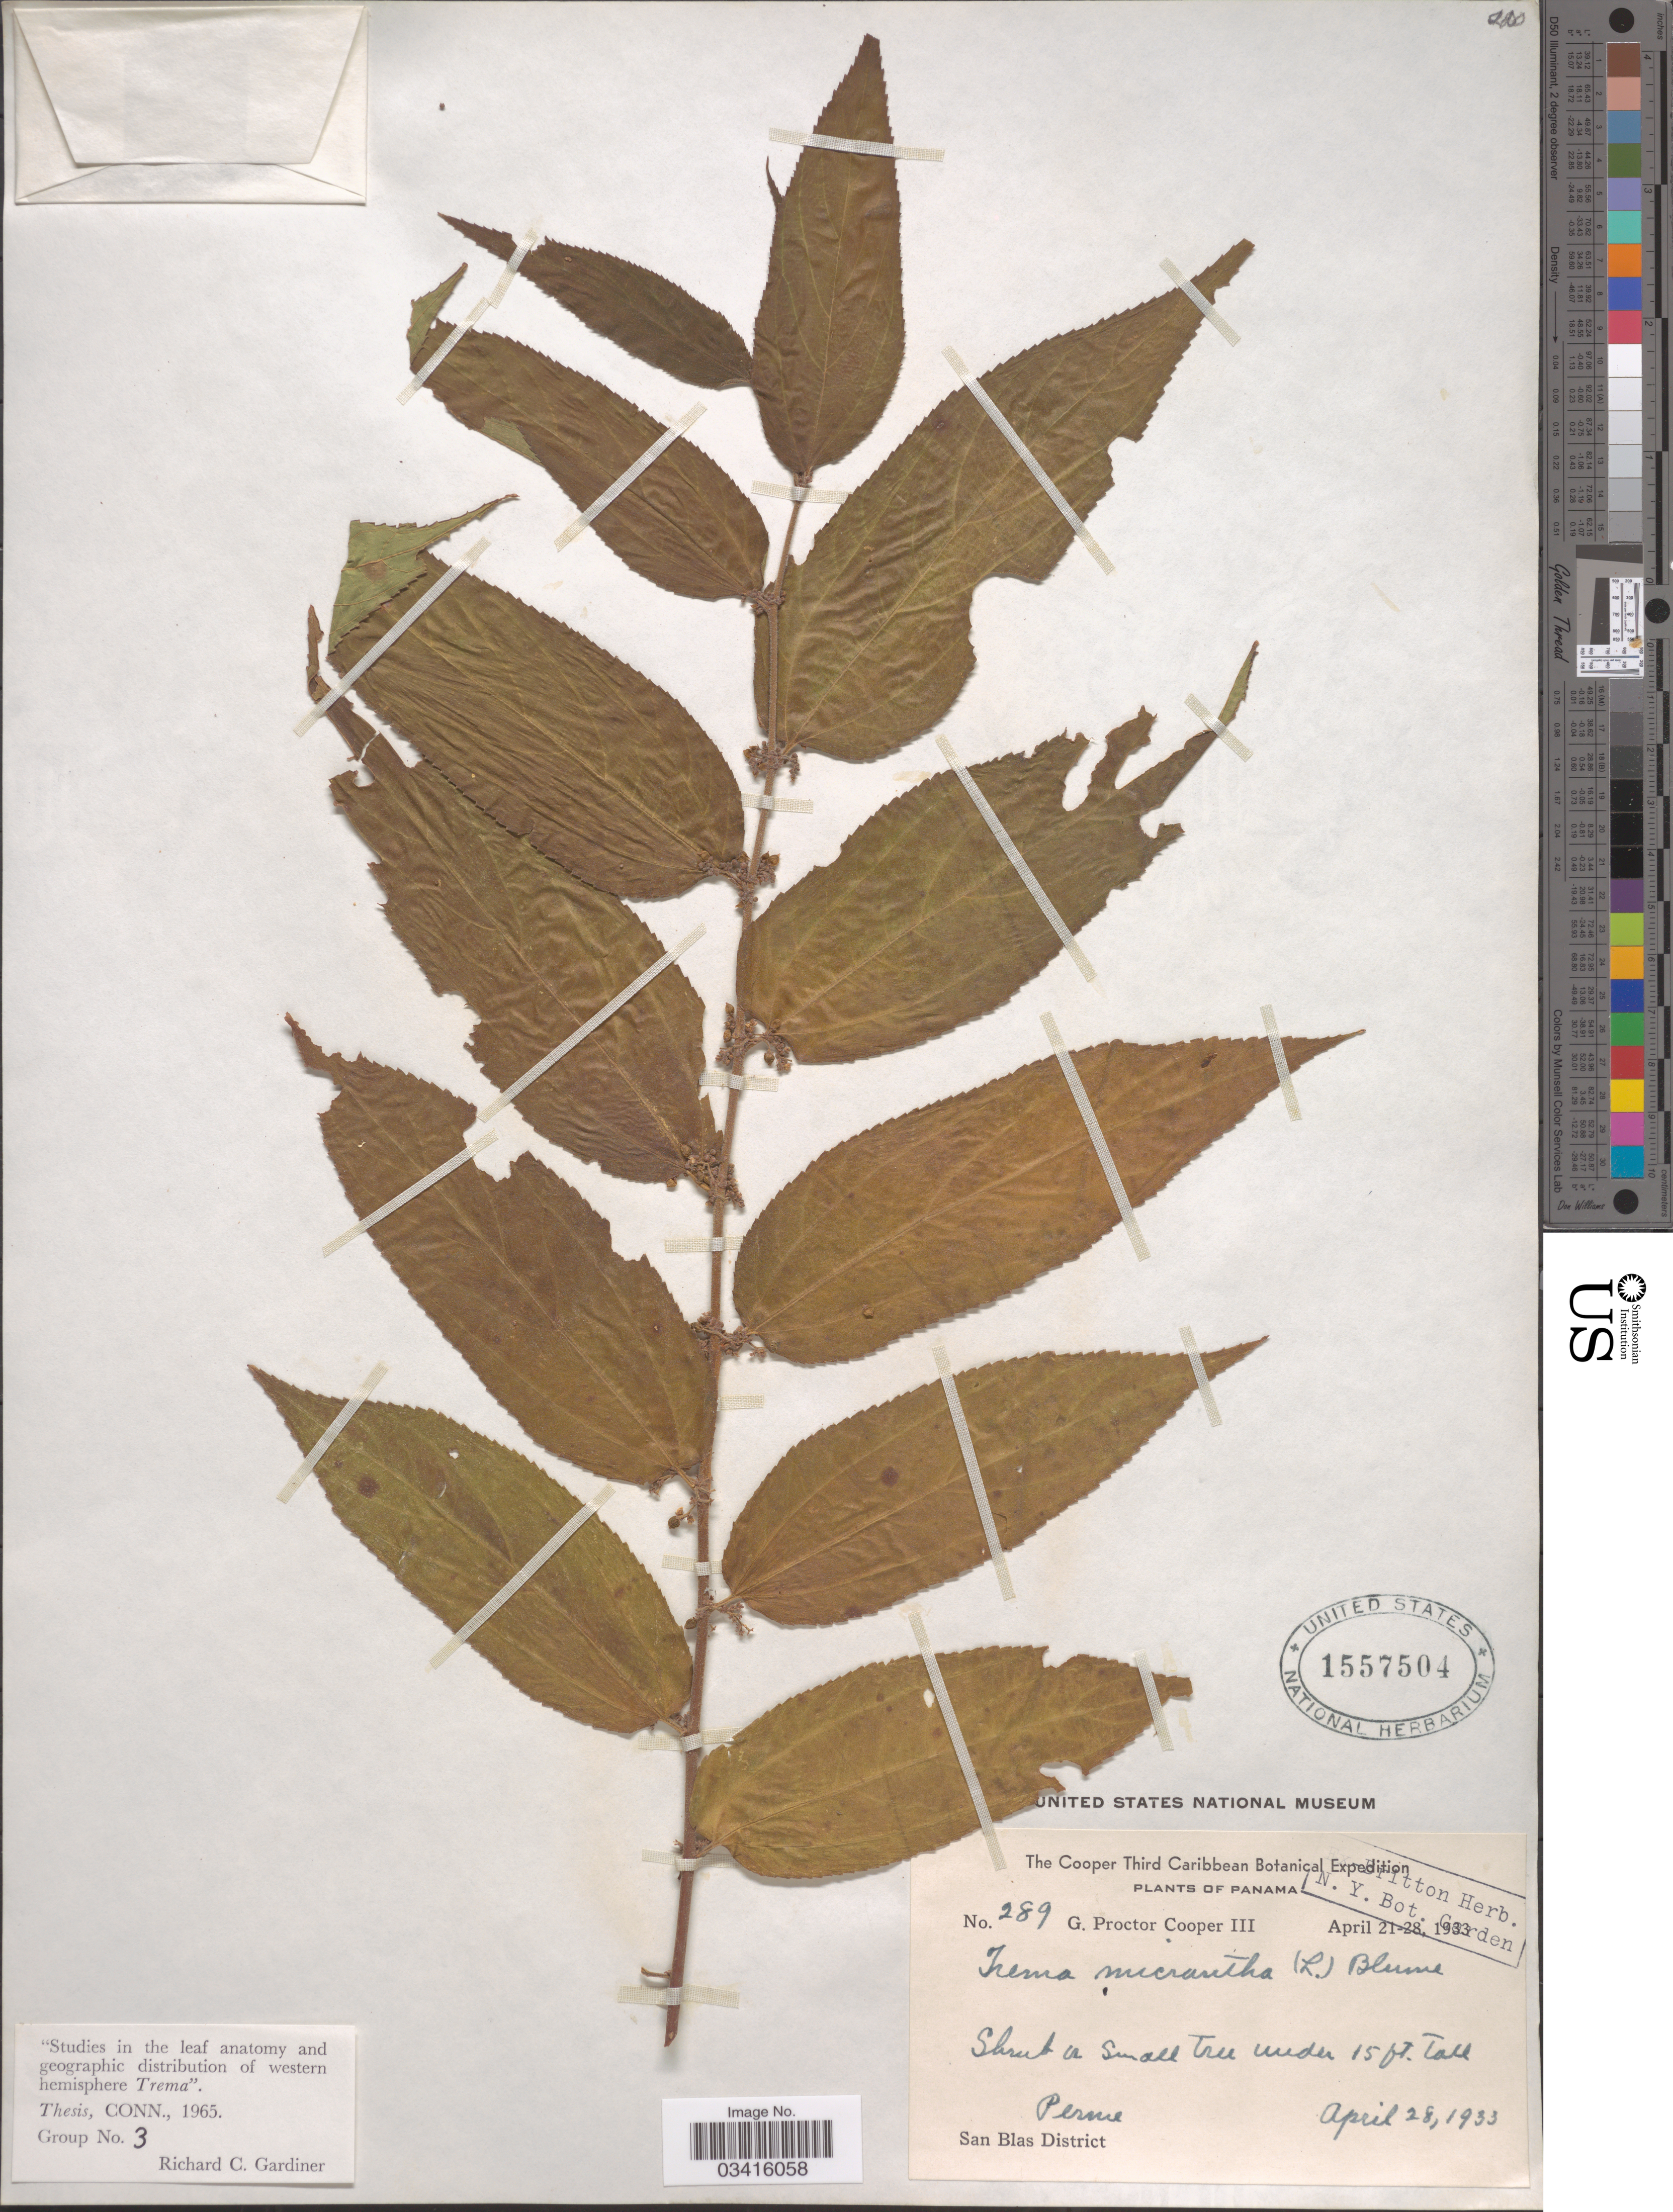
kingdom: Plantae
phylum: Tracheophyta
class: Magnoliopsida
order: Rosales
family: Cannabaceae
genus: Trema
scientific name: Trema micranthum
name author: (L.) Blume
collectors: G. Cooper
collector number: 289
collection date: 1933-04-21/1933-04-28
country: Panama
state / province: Kuna Yala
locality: Perme San Blas District.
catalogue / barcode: US 1557504